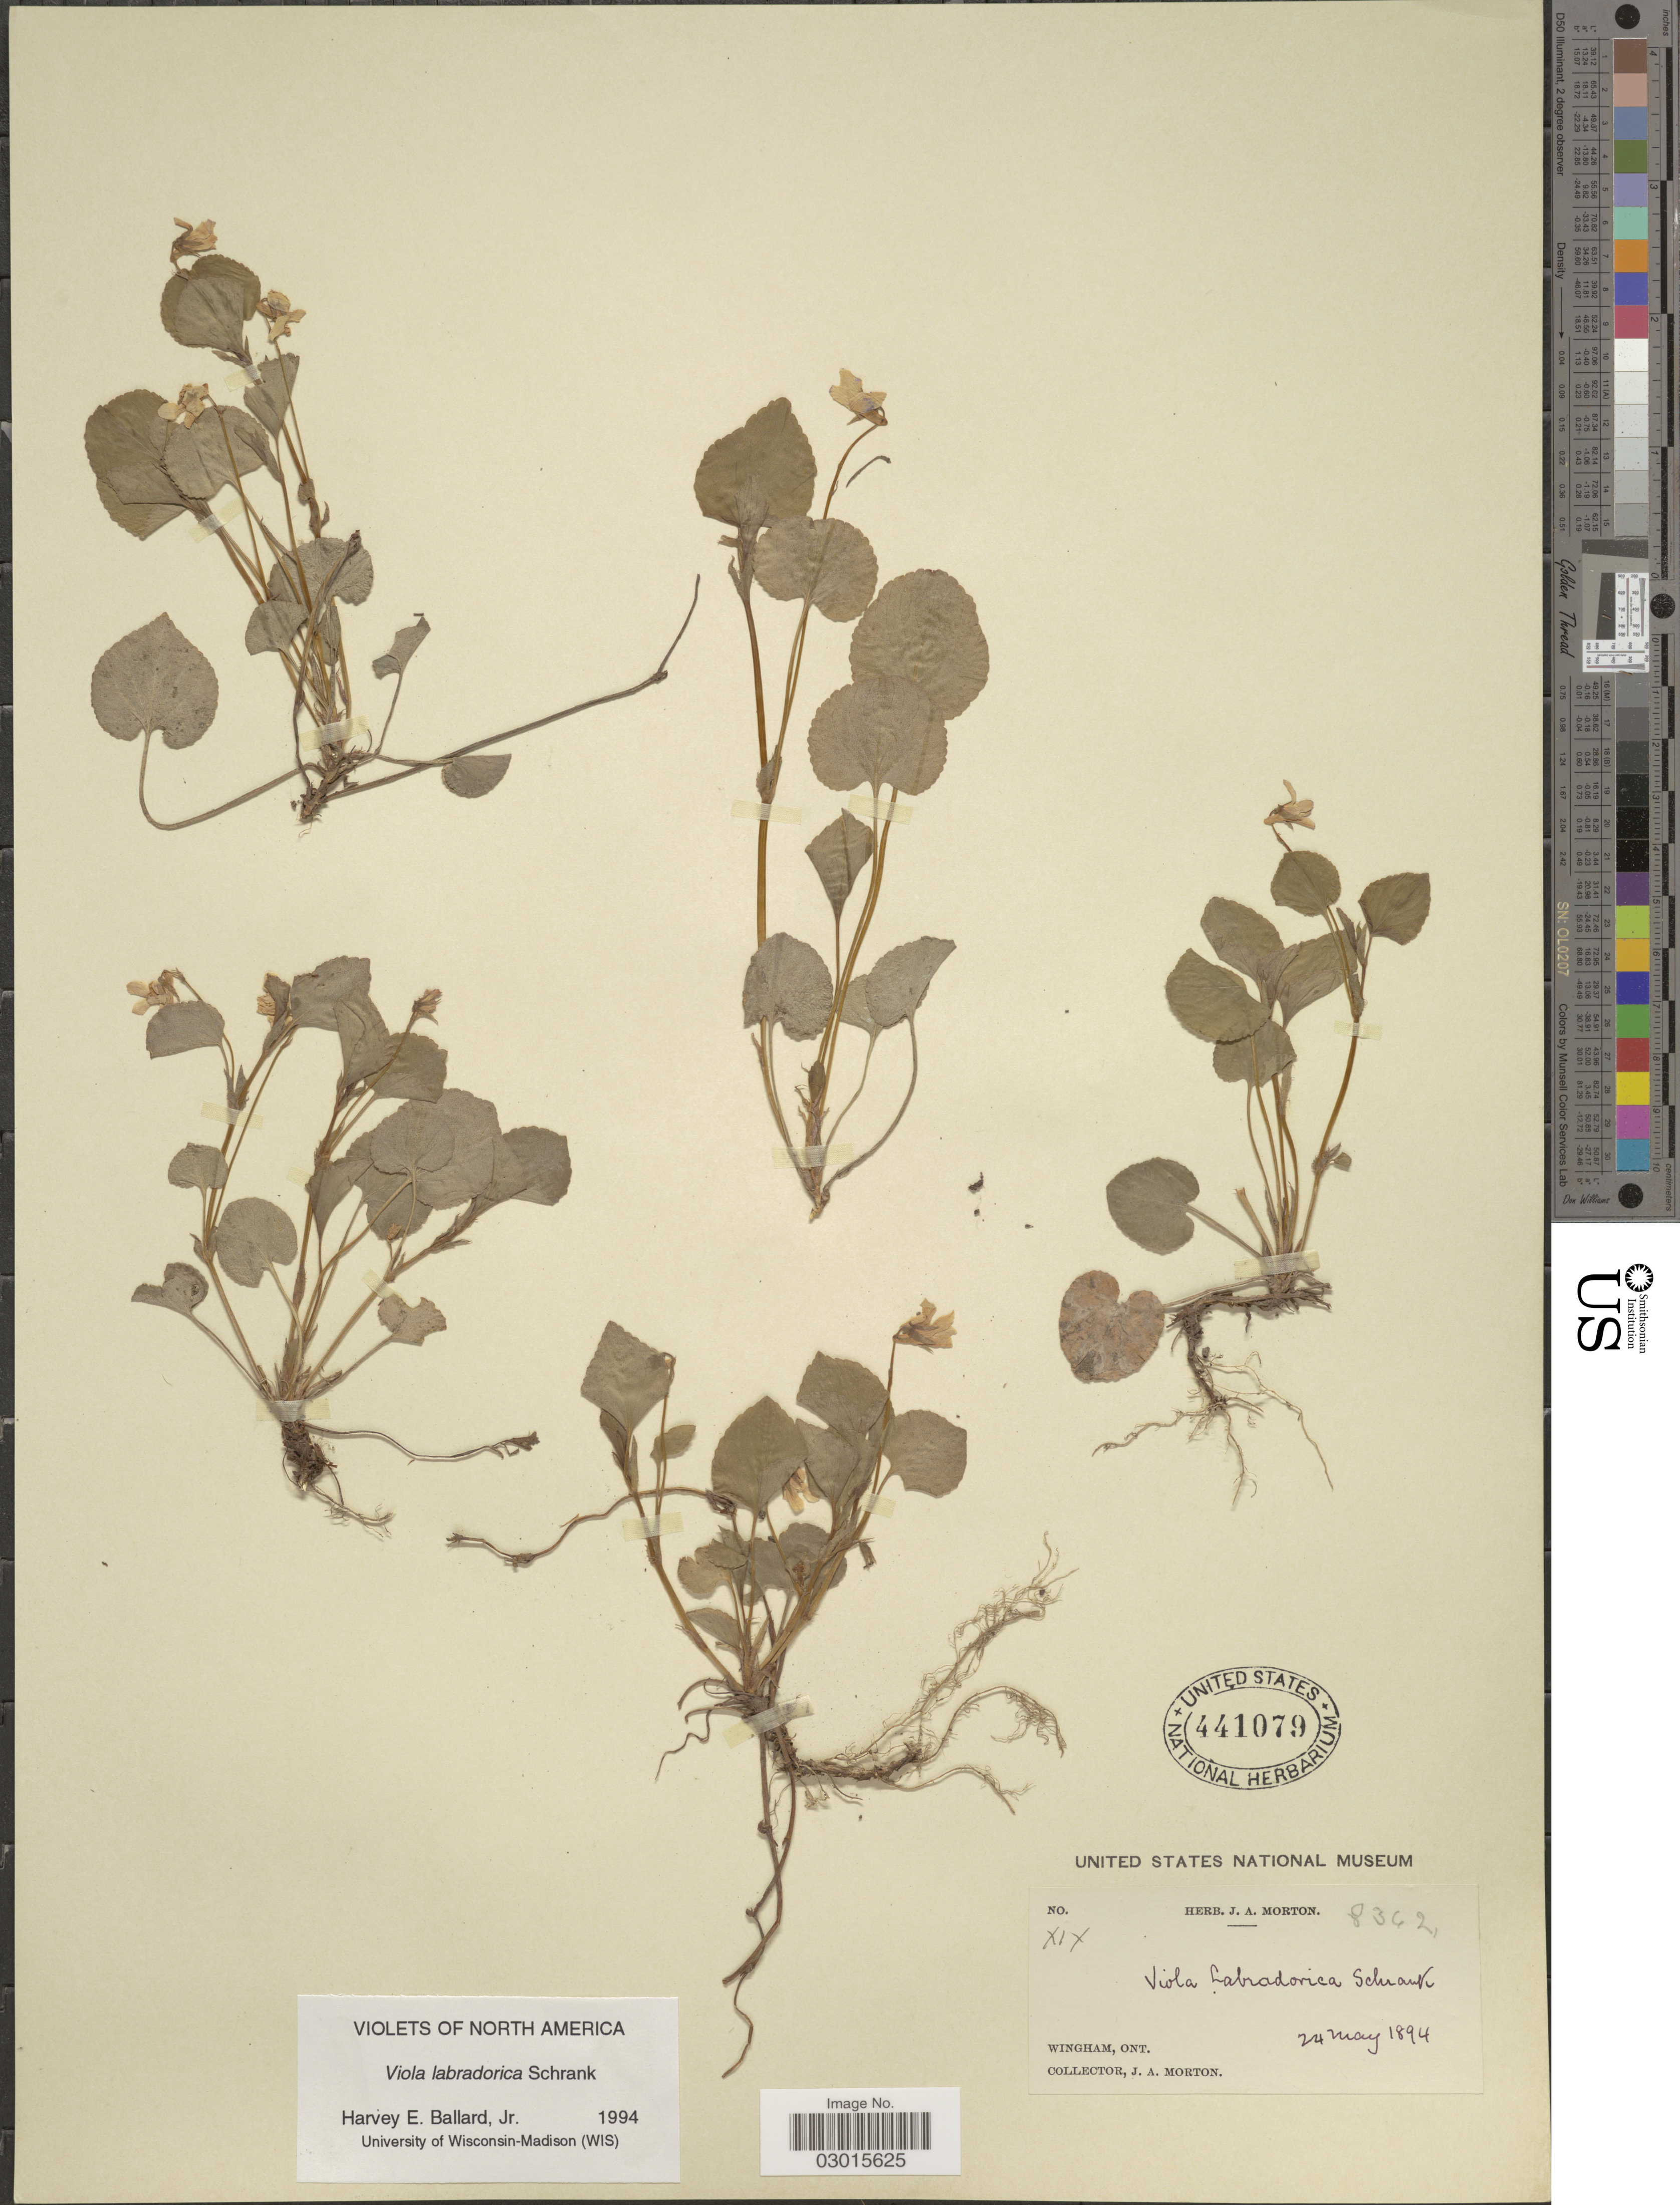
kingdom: Plantae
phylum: Tracheophyta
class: Magnoliopsida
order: Malpighiales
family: Violaceae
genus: Viola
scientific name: Viola labradorica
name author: Schrank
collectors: J. A. Morton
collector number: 8362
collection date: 1894-05-24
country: Canada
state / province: Ontario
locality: Wingham, Ont.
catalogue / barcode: US 441079